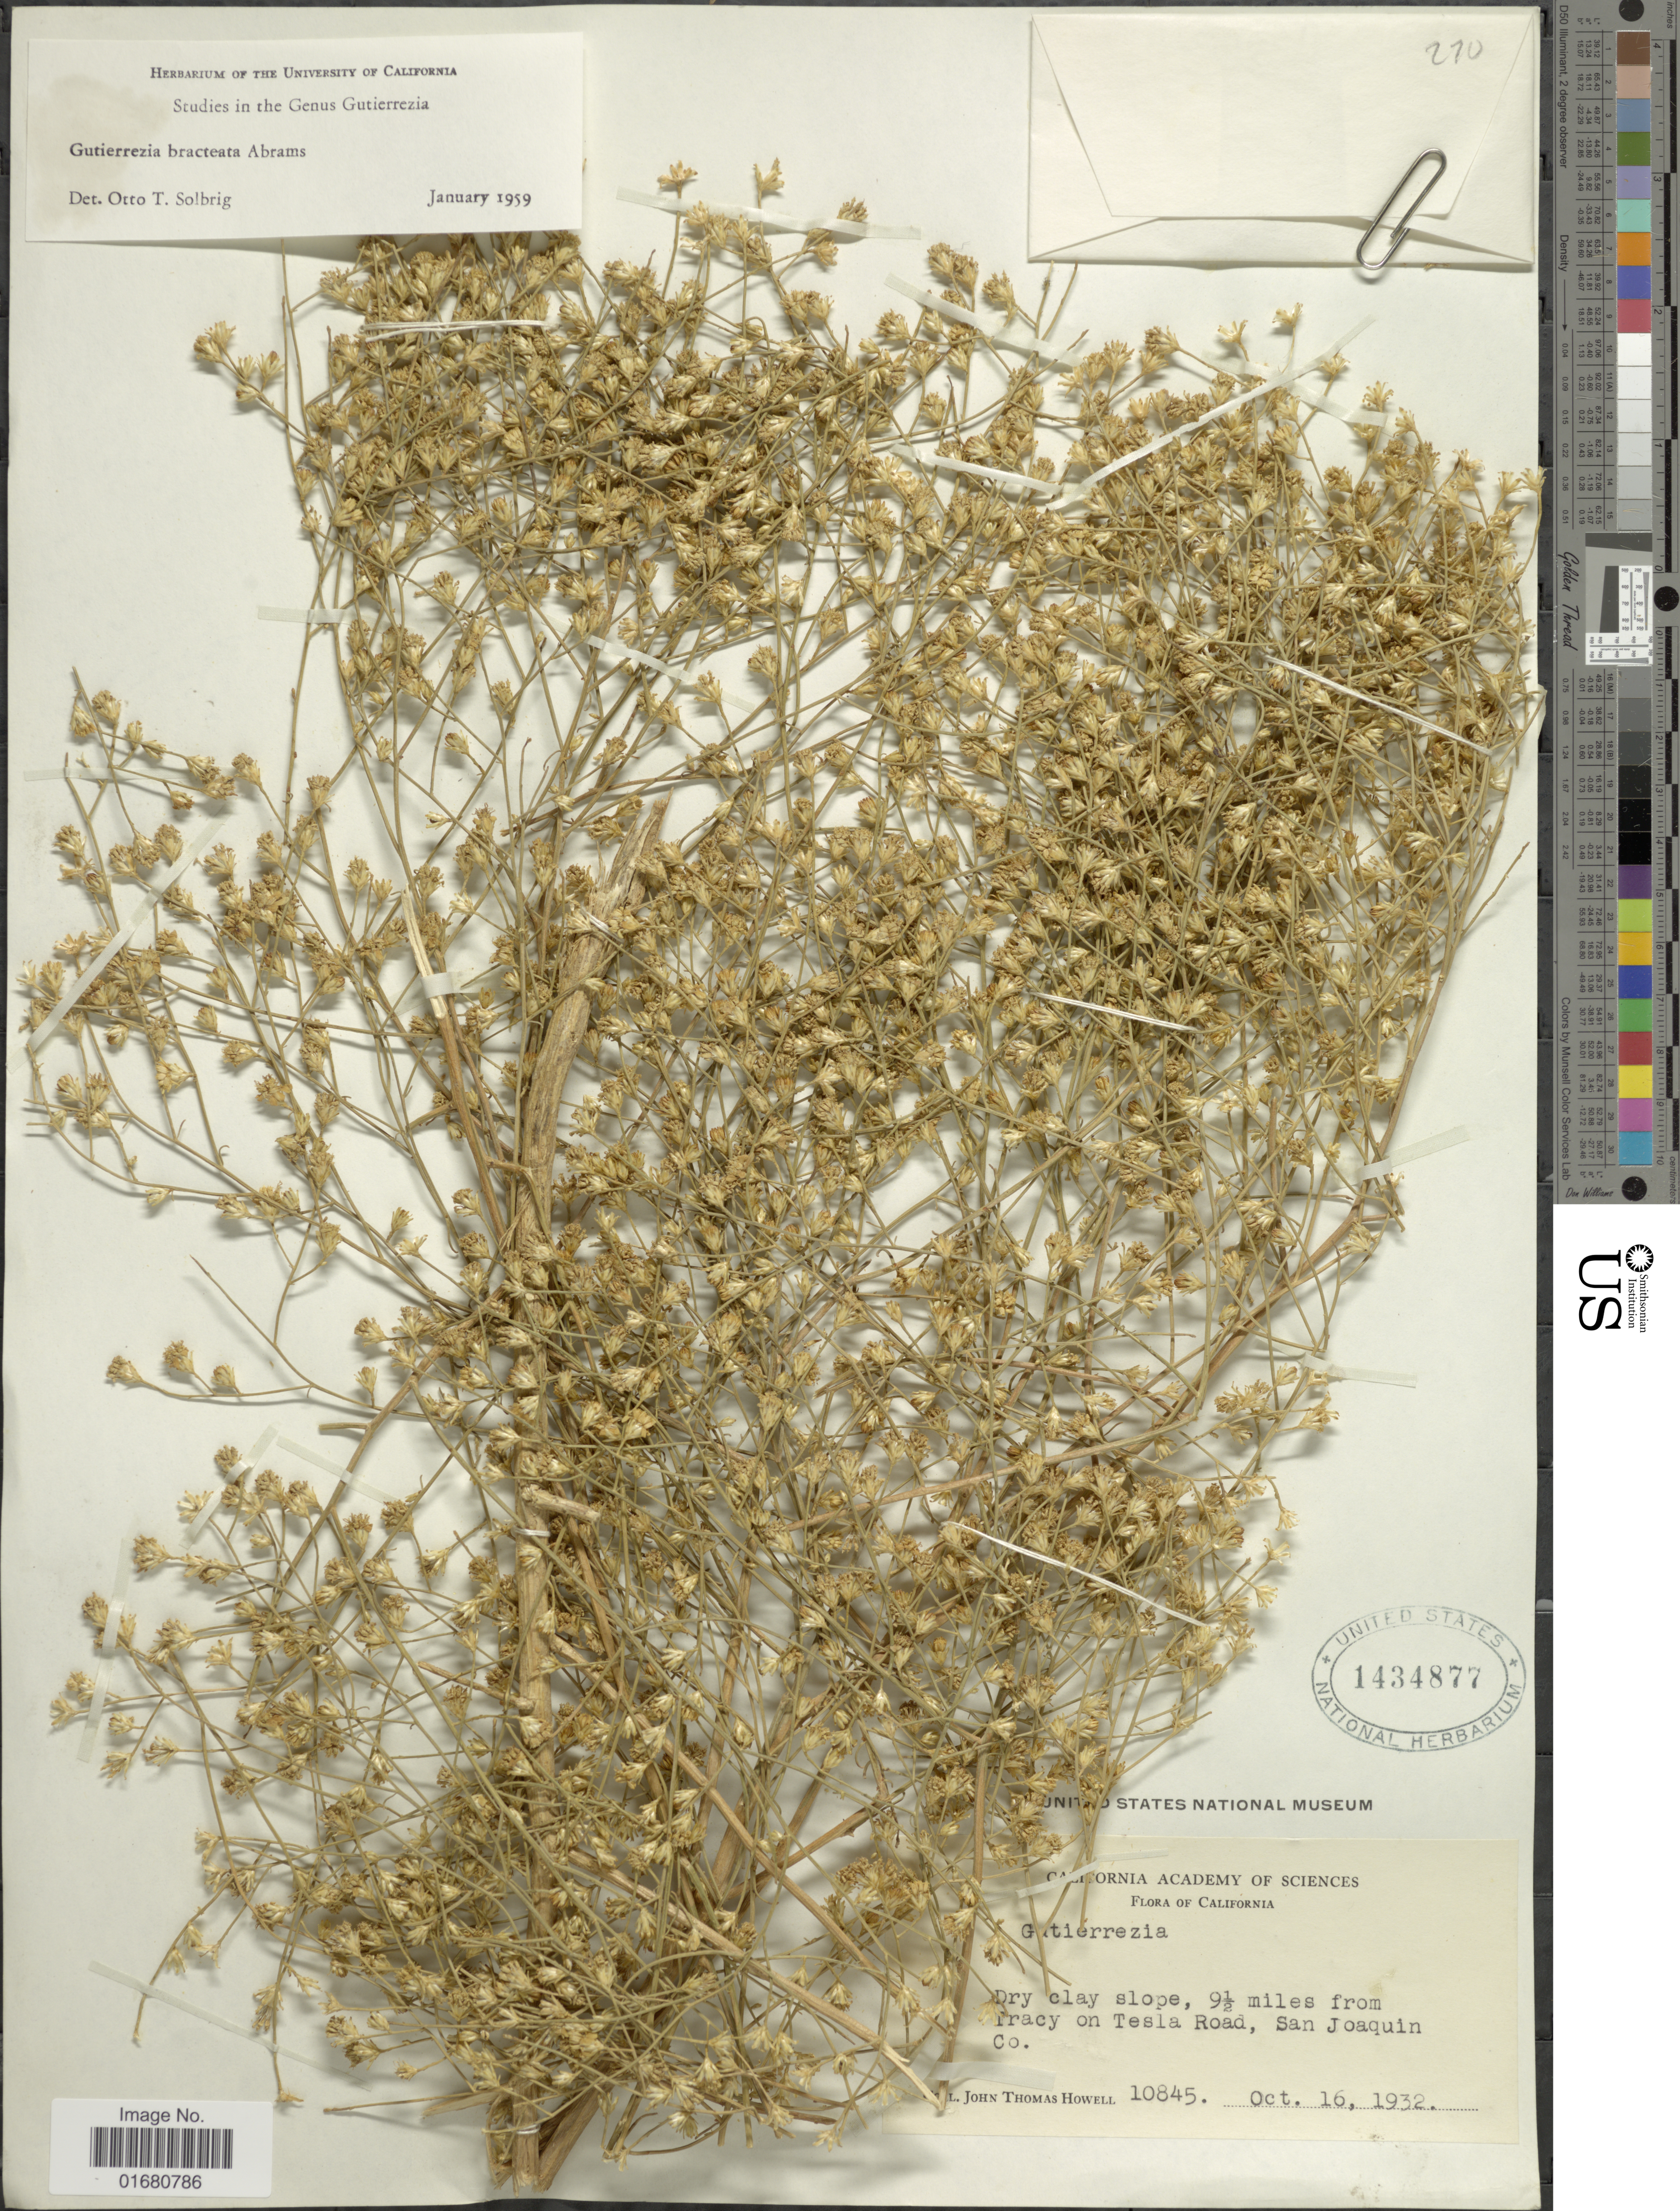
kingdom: Plantae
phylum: Tracheophyta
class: Magnoliopsida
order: Asterales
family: Asteraceae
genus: Gutierrezia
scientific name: Gutierrezia bracteata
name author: Abrams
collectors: J. T. Howell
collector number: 10845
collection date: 1932-10-16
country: United States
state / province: California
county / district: San Joaquin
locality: Dry clay slope, 9½ miles from Tracy on Tesla Road, San Joaquin Co.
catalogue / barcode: US 1434877